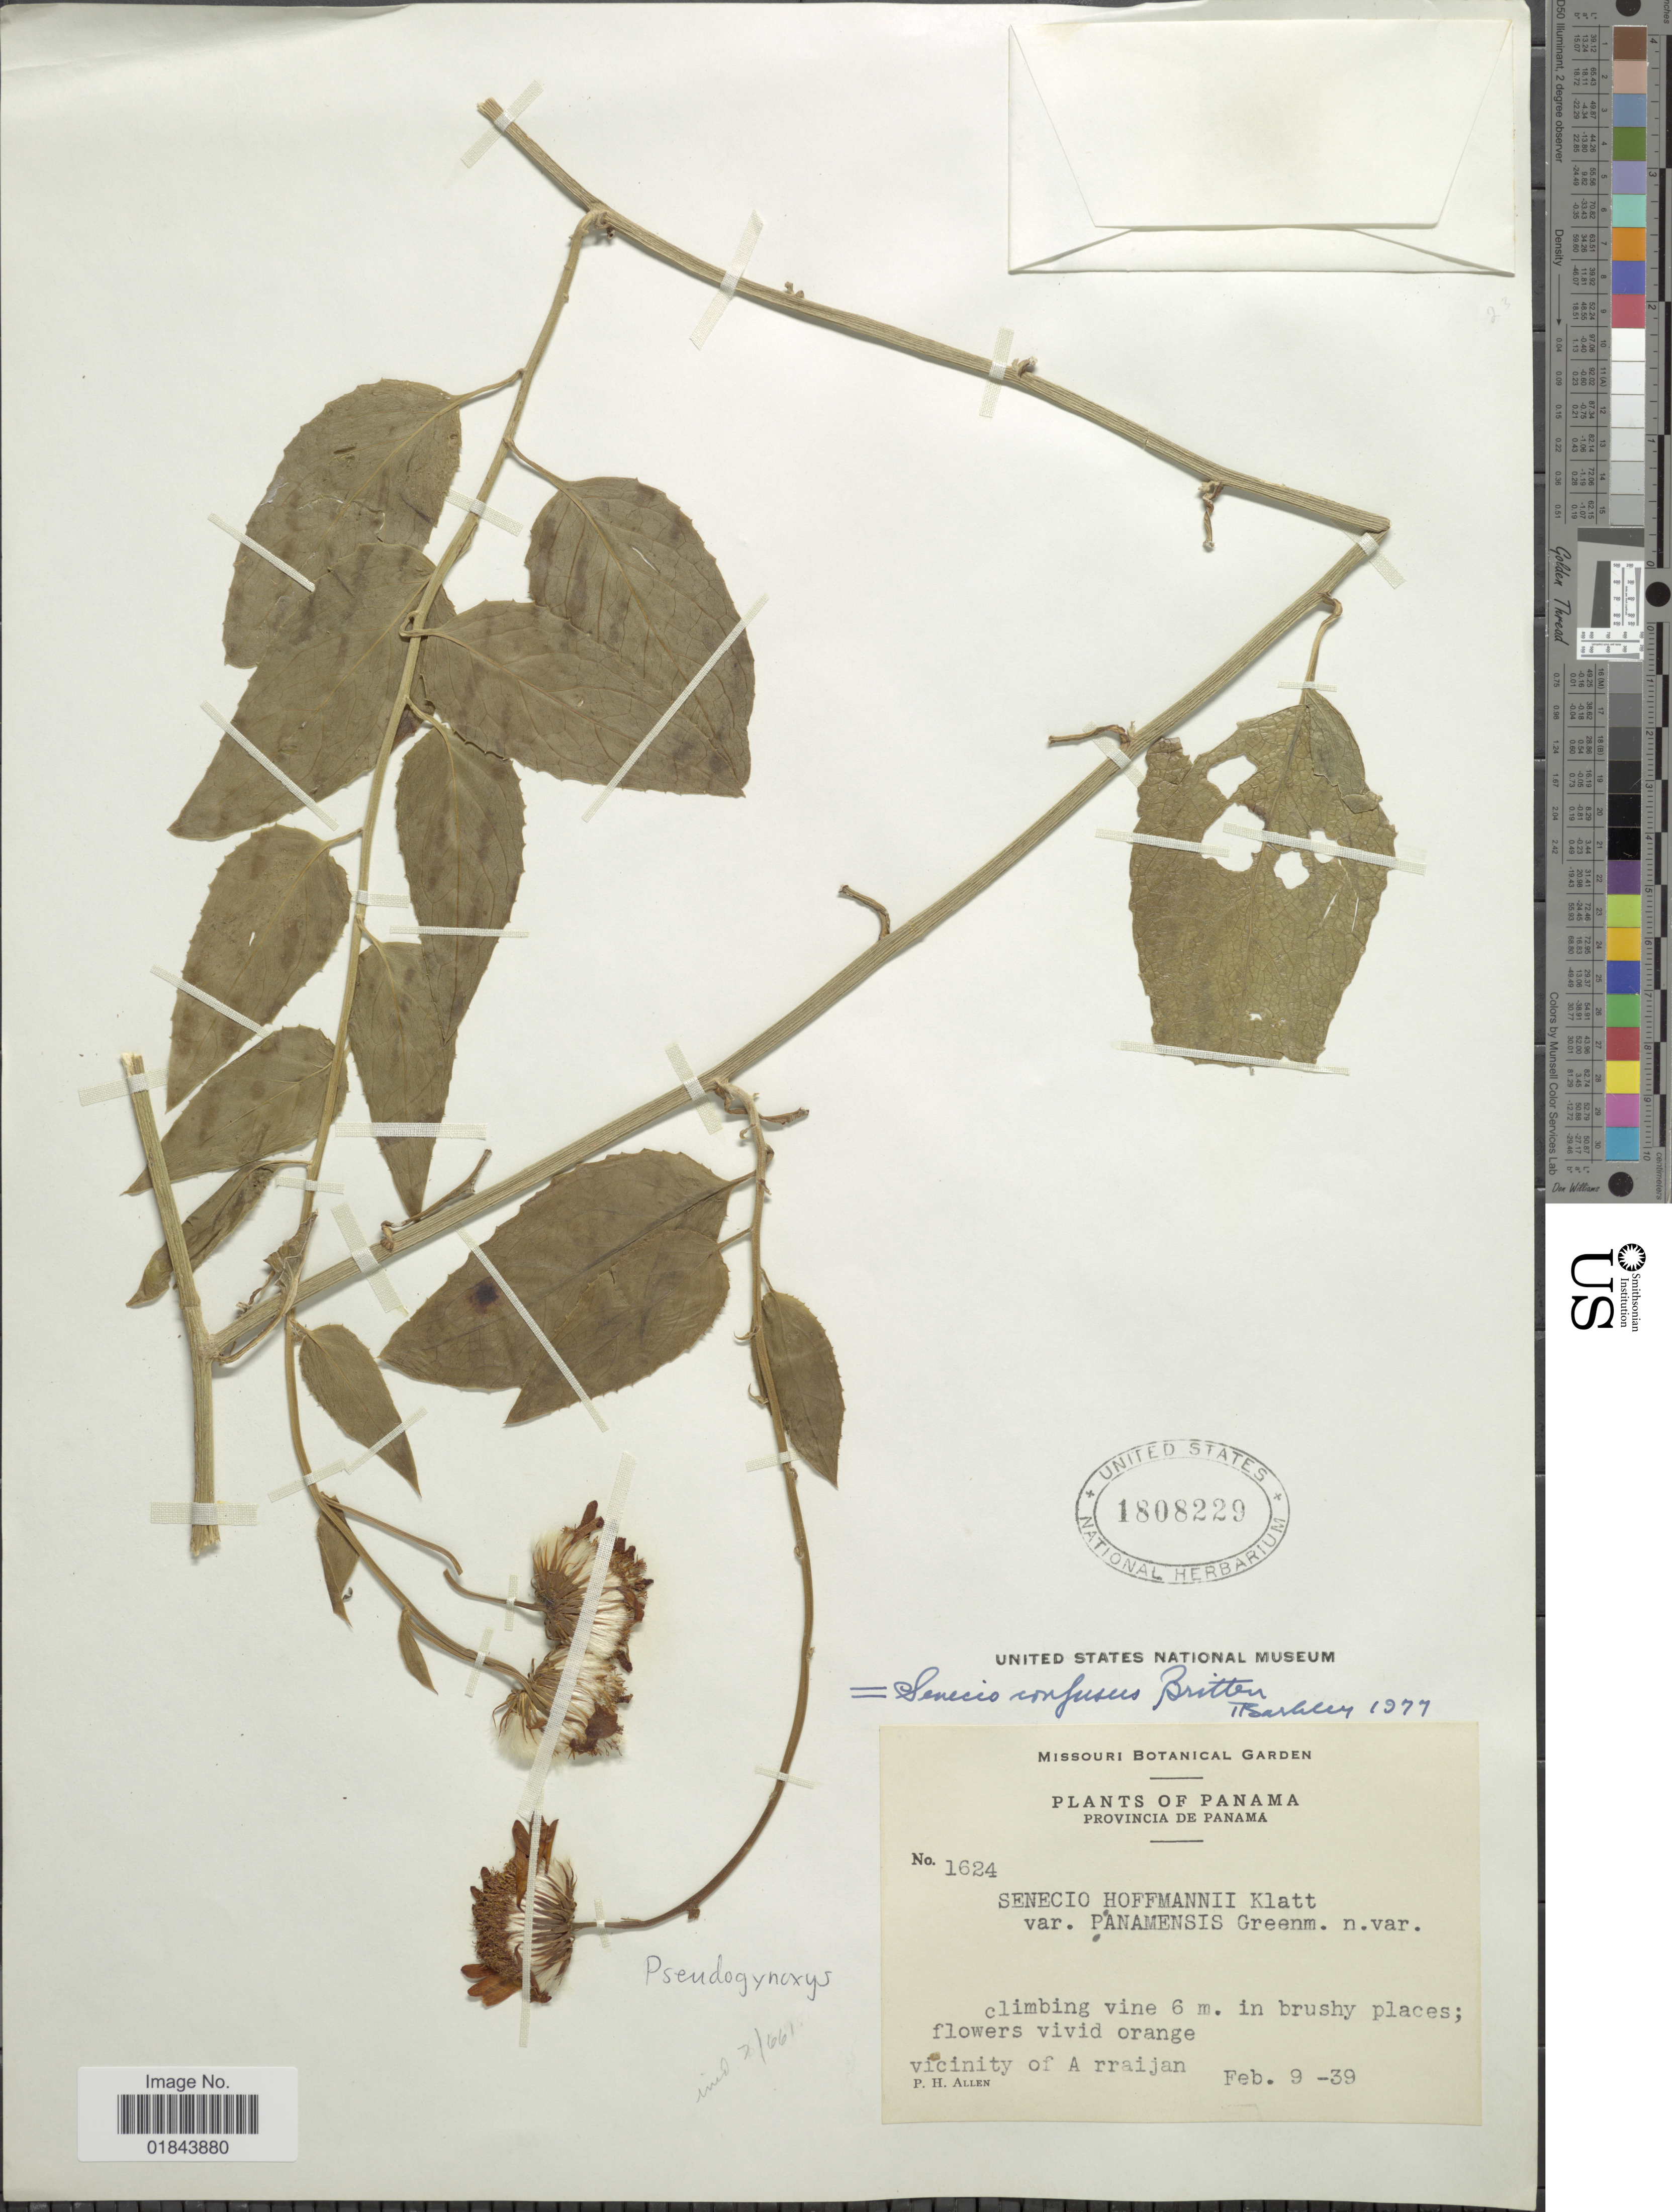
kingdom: Plantae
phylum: Tracheophyta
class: Magnoliopsida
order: Asterales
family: Asteraceae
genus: Pseudogynoxys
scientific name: Pseudogynoxys cummingii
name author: (Benth.) H. Rob. & Cuatrec.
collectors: P. H. Allen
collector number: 1624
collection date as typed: Transcribed d/m/y: 9/2/39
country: Panama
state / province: Panamá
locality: Provincia de Panamá. Vicinity of Arraijan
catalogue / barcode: US 1808229